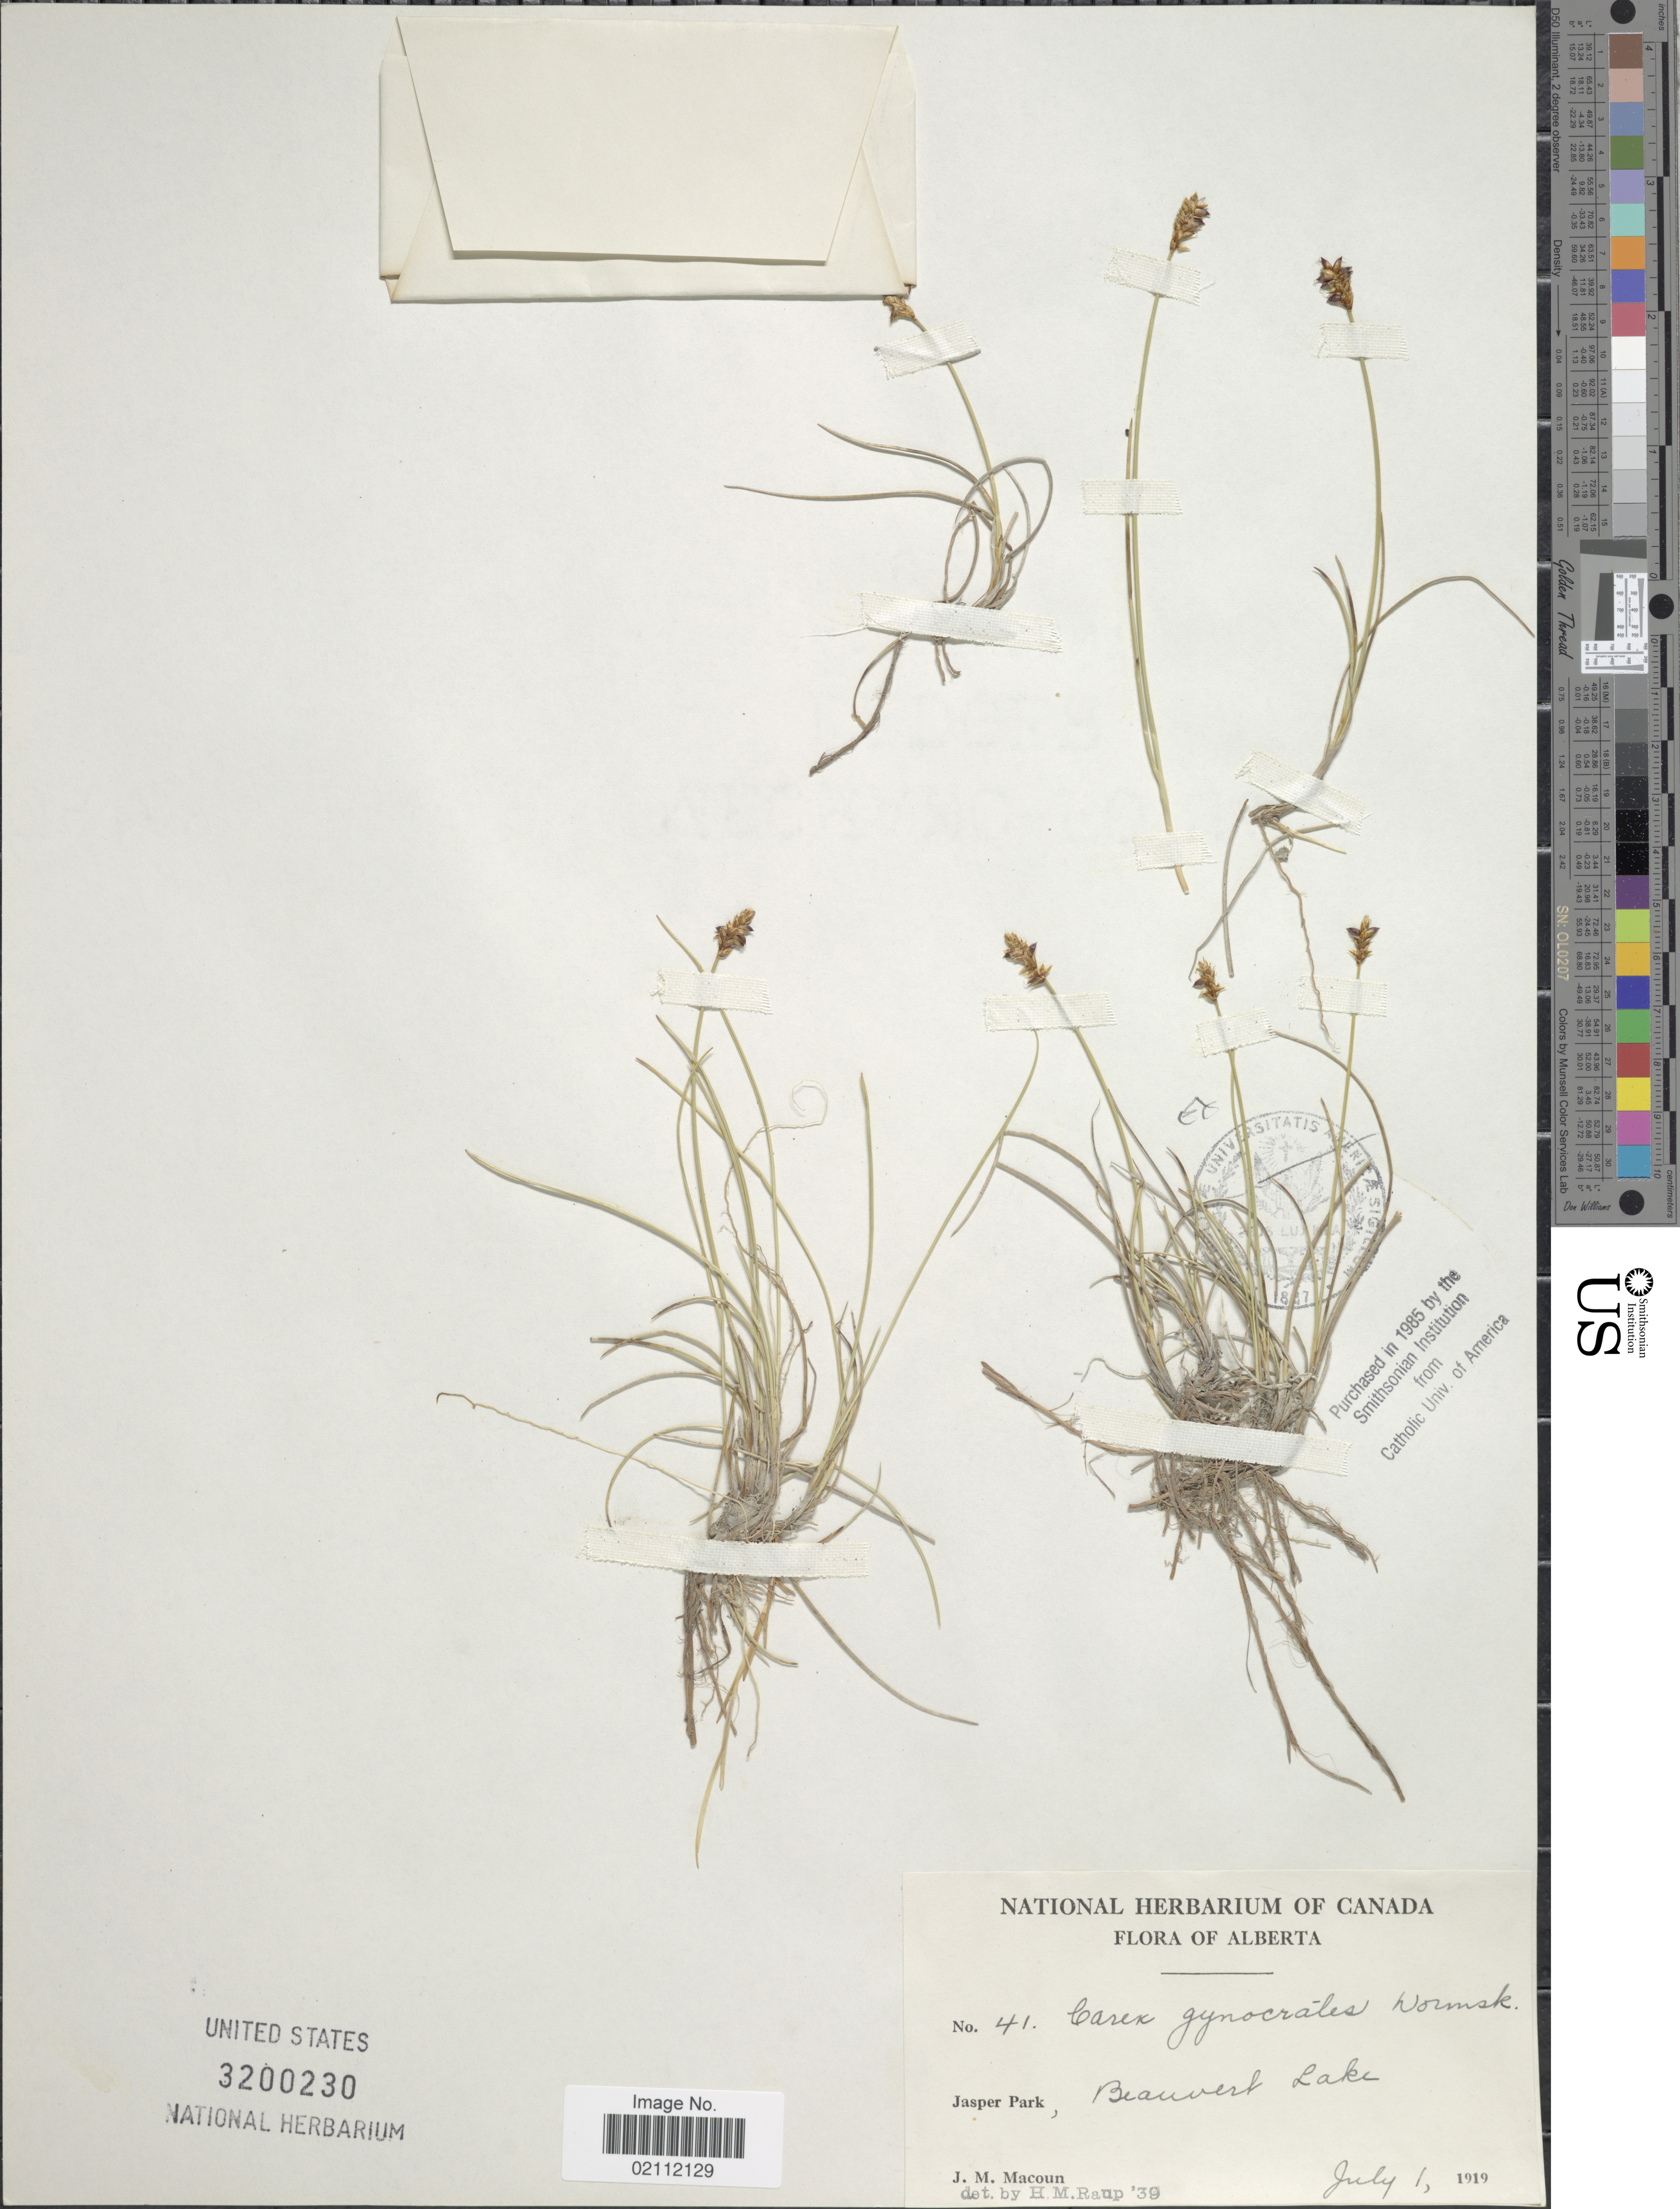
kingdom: Plantae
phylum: Tracheophyta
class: Liliopsida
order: Poales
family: Cyperaceae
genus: Carex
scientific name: Carex nardina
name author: (Hornem.) Fr.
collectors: J. M. Macoun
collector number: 41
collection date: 1919-07-01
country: Canada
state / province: Alberta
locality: Jasper Park, Beauvert Lake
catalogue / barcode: US 3200230